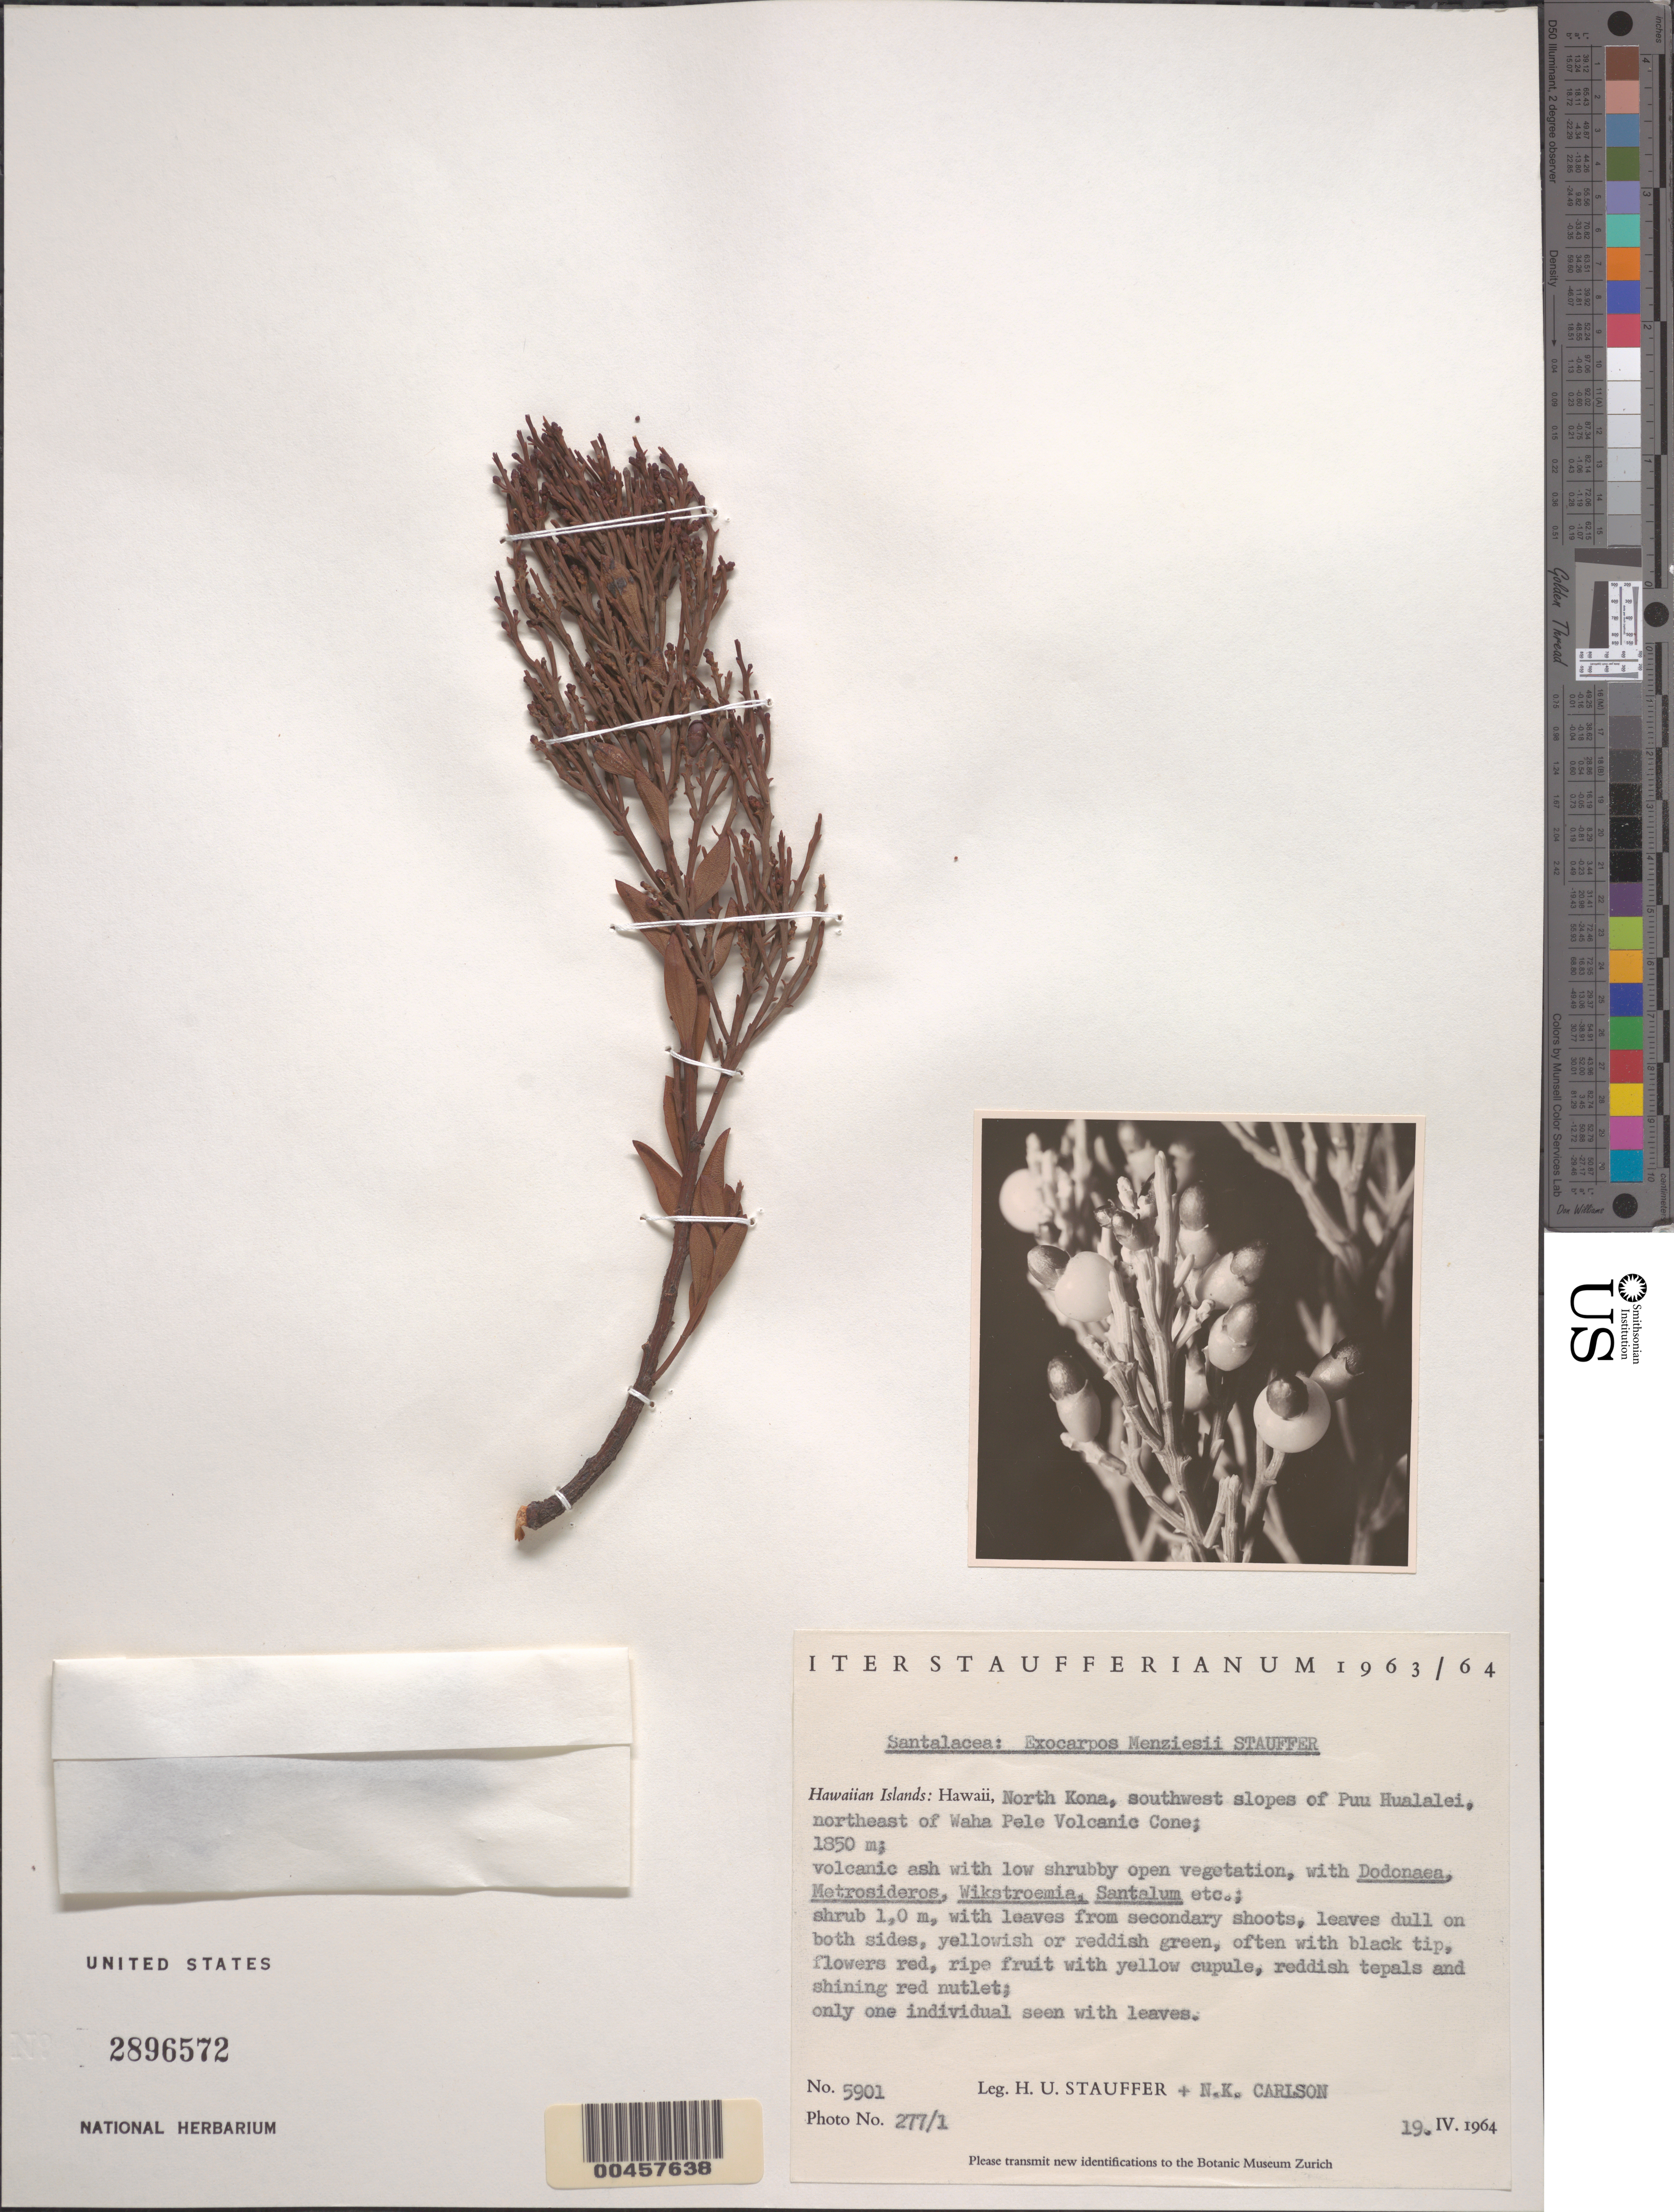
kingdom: Plantae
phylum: Tracheophyta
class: Magnoliopsida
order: Santalales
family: Santalaceae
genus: Exocarpos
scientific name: Exocarpos menziesii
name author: Stauffer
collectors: H. U. Stauffer & N. Carlson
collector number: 5901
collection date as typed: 19 Apr 1964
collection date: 1964-04-19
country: United States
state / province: Hawaii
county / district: Hawaii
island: Hawaii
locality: N Kona, SW slopes of Puu Hualalei, NE of Waha Pele Volcanic Cone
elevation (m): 1850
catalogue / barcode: US 2896572